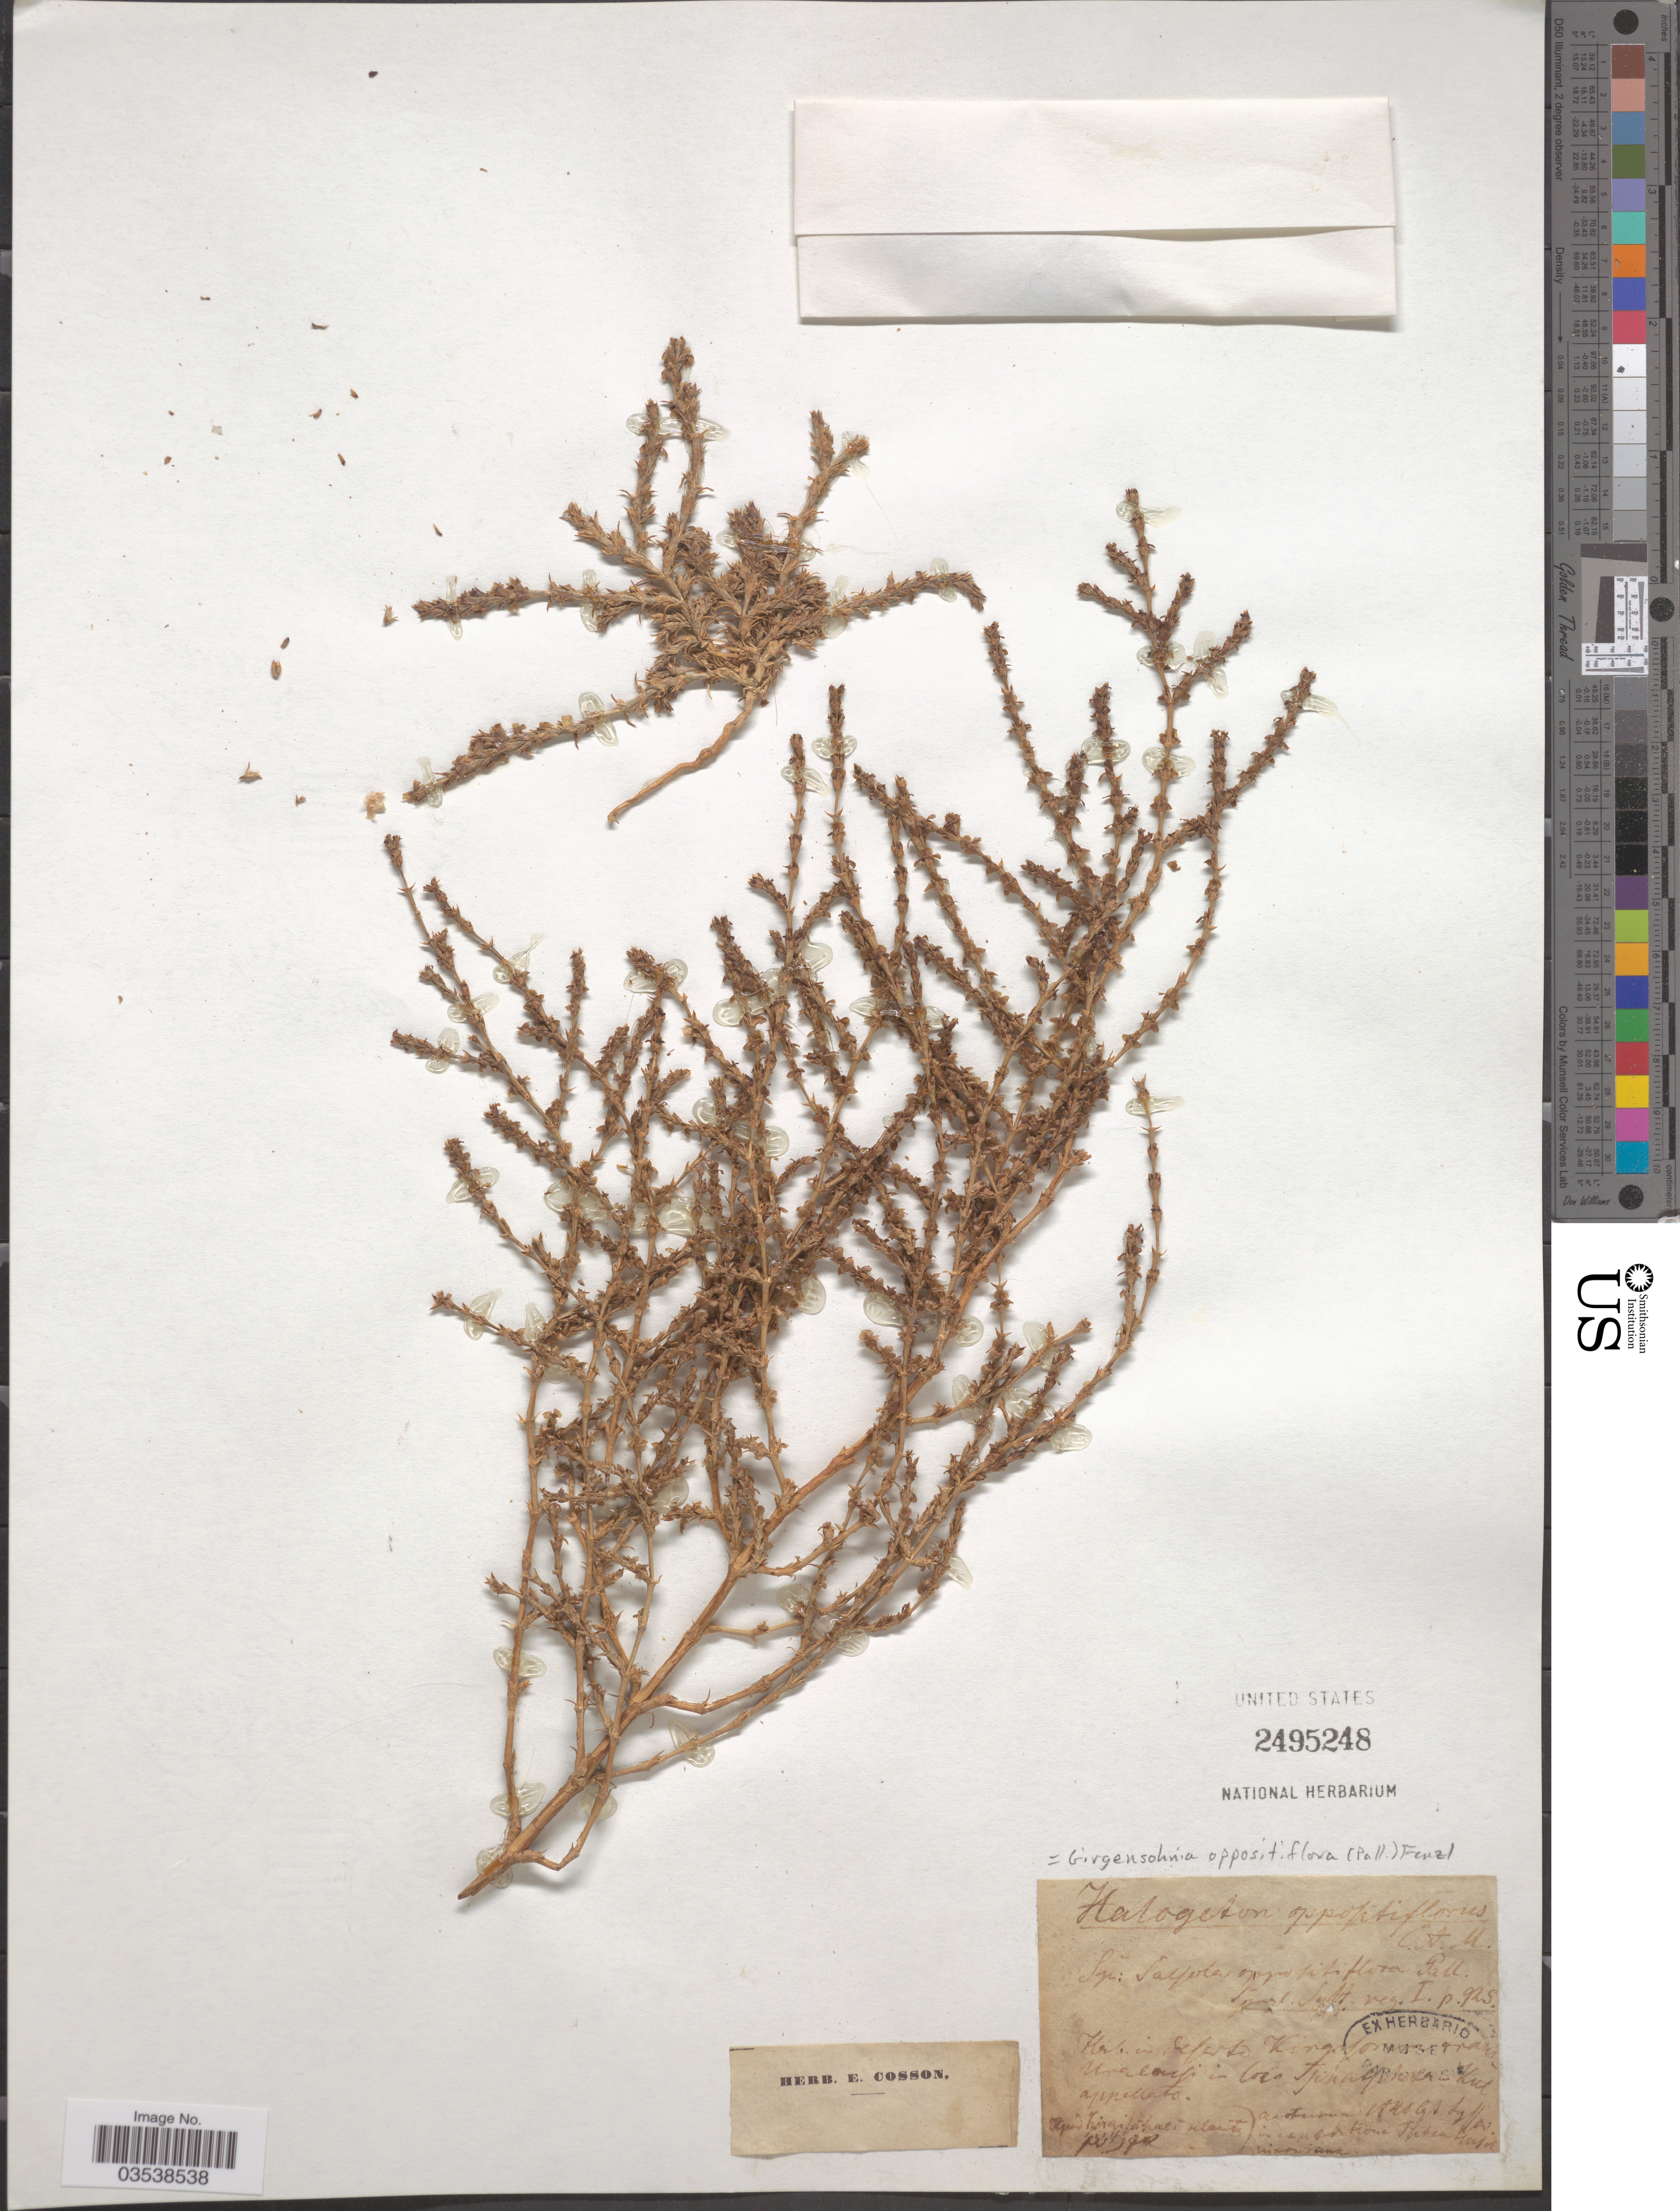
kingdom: Plantae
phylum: Tracheophyta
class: Magnoliopsida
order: Caryophyllales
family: Amaranthaceae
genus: Girgensohnia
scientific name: Girgensohnia oppositiflora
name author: (Pall.) Fenzl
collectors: ex herb. Cosson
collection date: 1840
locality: In fedarts Kingfos [illegible text] trans Unalaip in loro Fjihaspblare Kul appellato. [interpreted]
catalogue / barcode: US 2495248